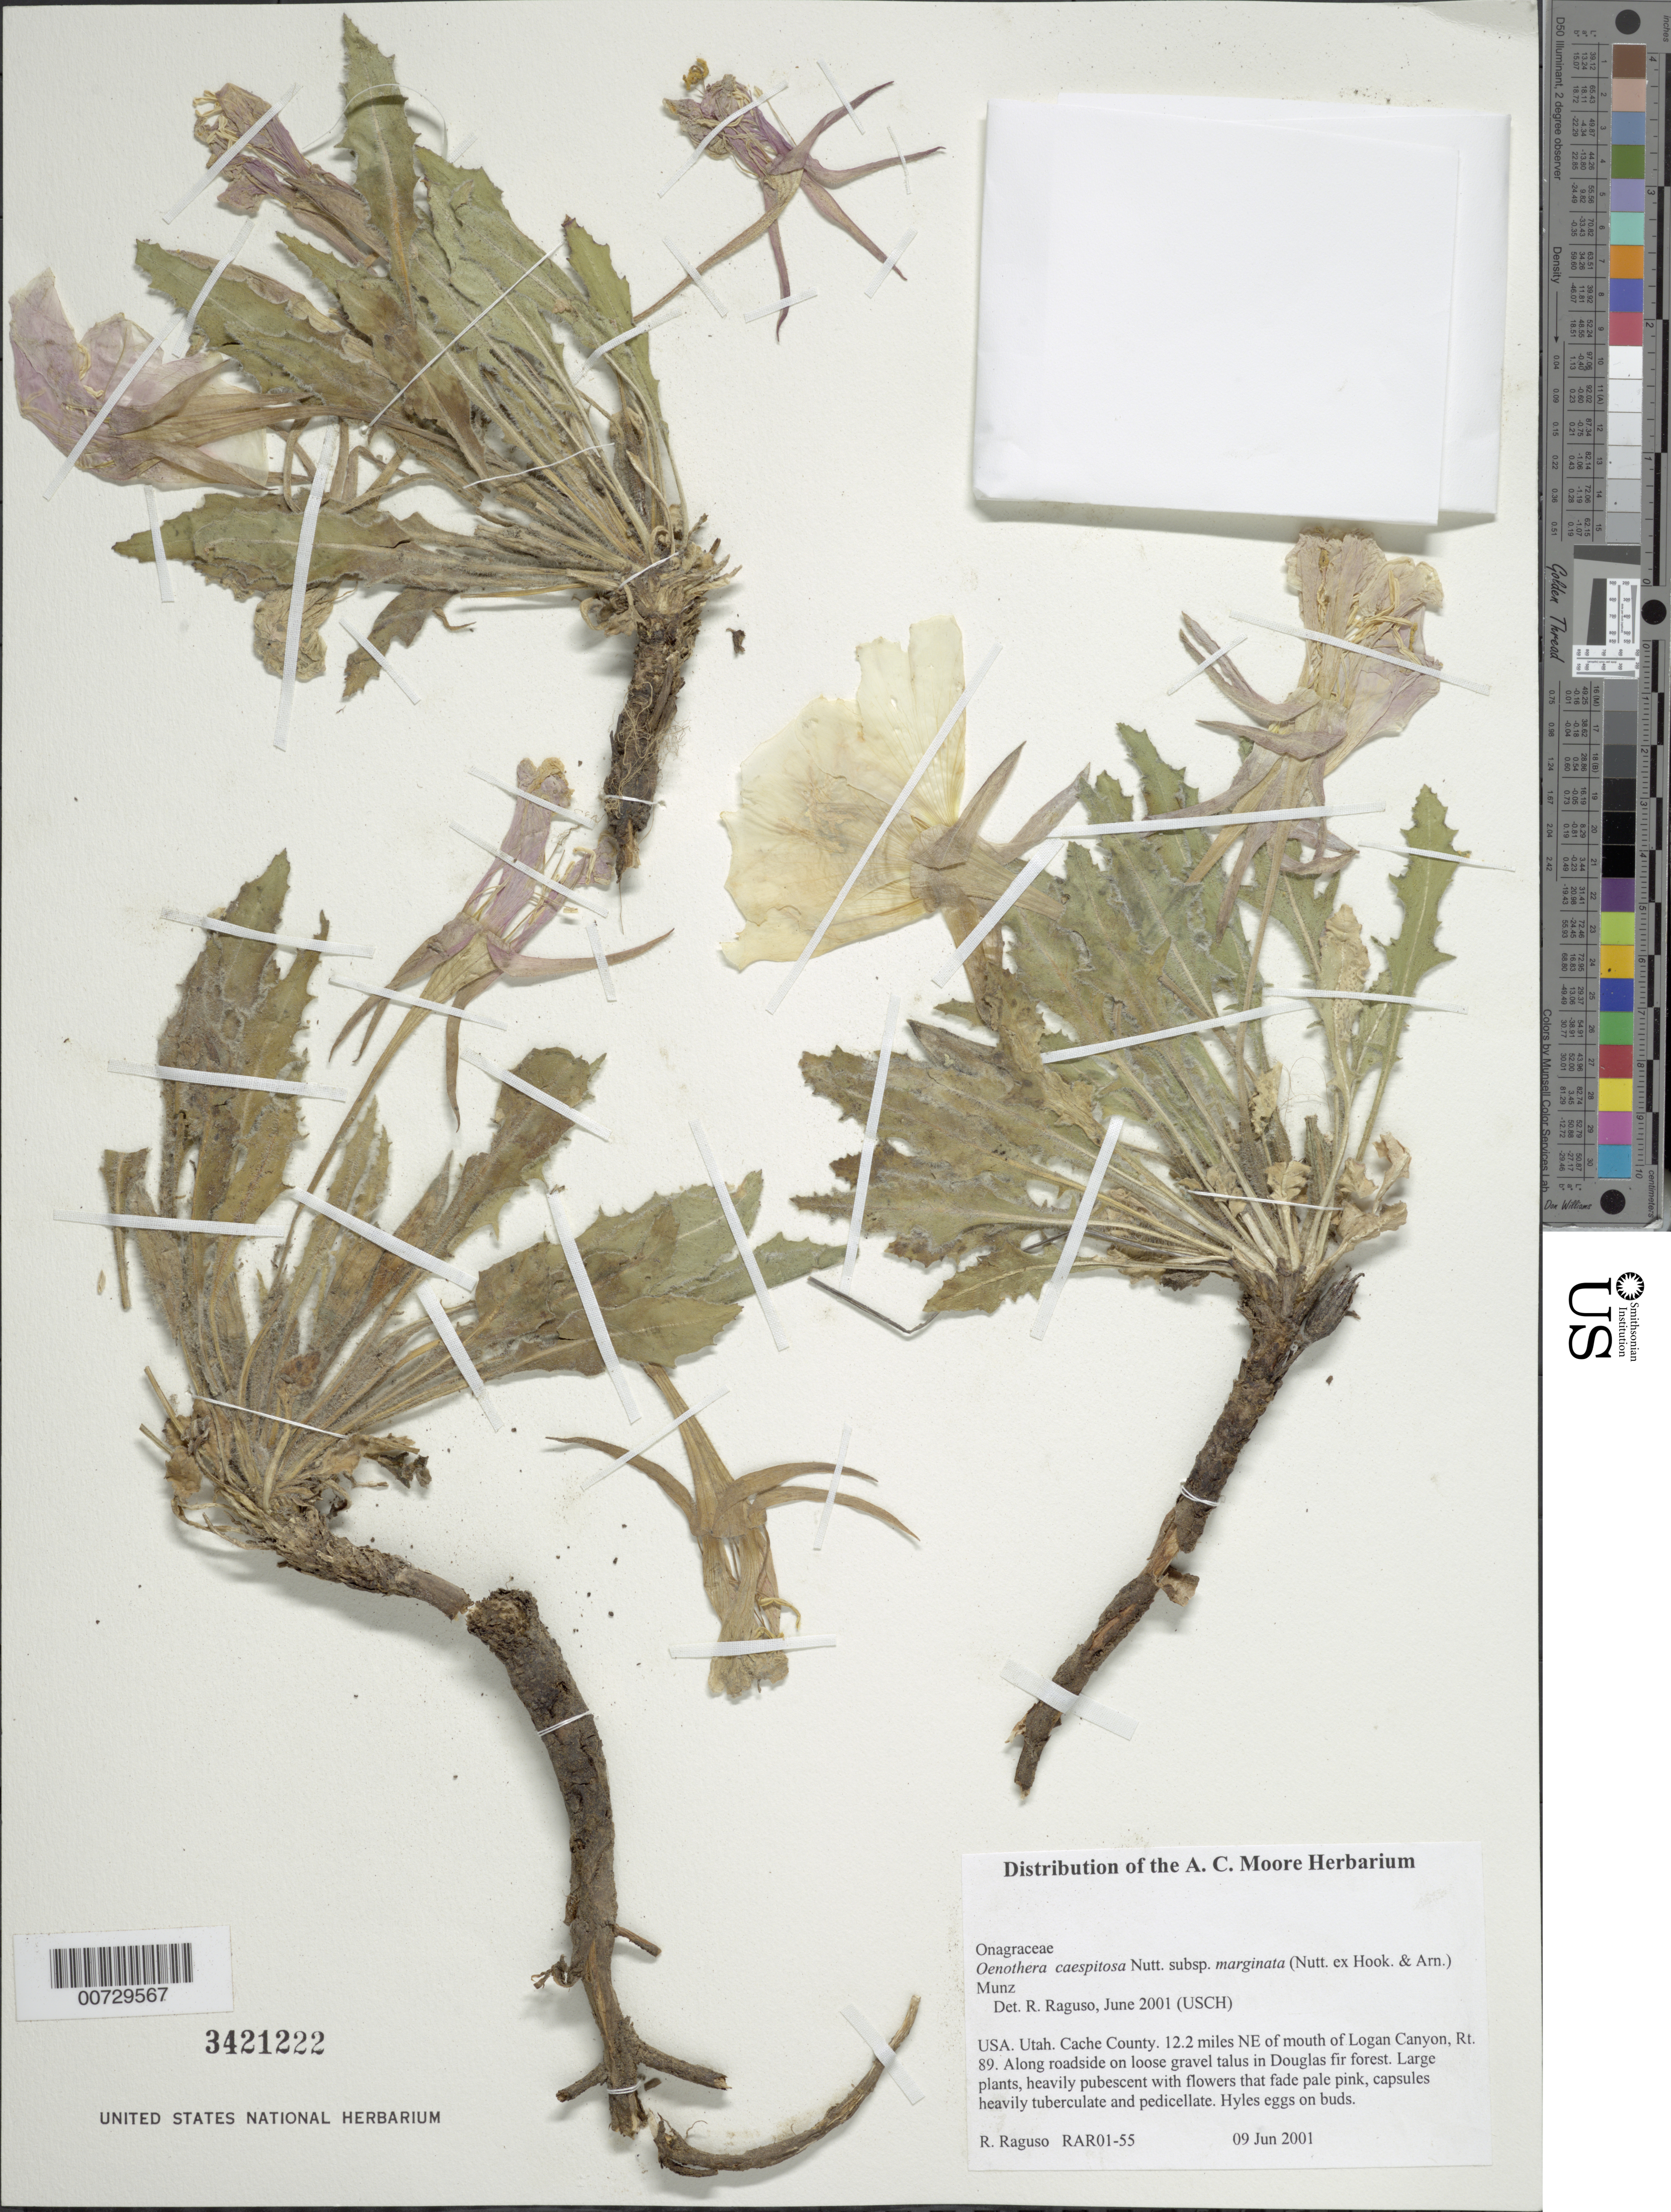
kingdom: Plantae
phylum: Tracheophyta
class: Magnoliopsida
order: Myrtales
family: Onagraceae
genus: Oenothera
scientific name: Oenothera cespitosa subsp. marginata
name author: (Nutt. ex Hook. & Arn.) Munz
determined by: Raguso, Robert A.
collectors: R. Raguso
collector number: RAR01-55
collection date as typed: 09 Jun 2001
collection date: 2001-06-09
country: United States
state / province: Utah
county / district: Cache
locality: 12.2 miles NE of mouth of Logan Canyon, Rt. 89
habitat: Along roadside on loose gravel talus in Douglas fir forest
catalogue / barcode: US 3421222